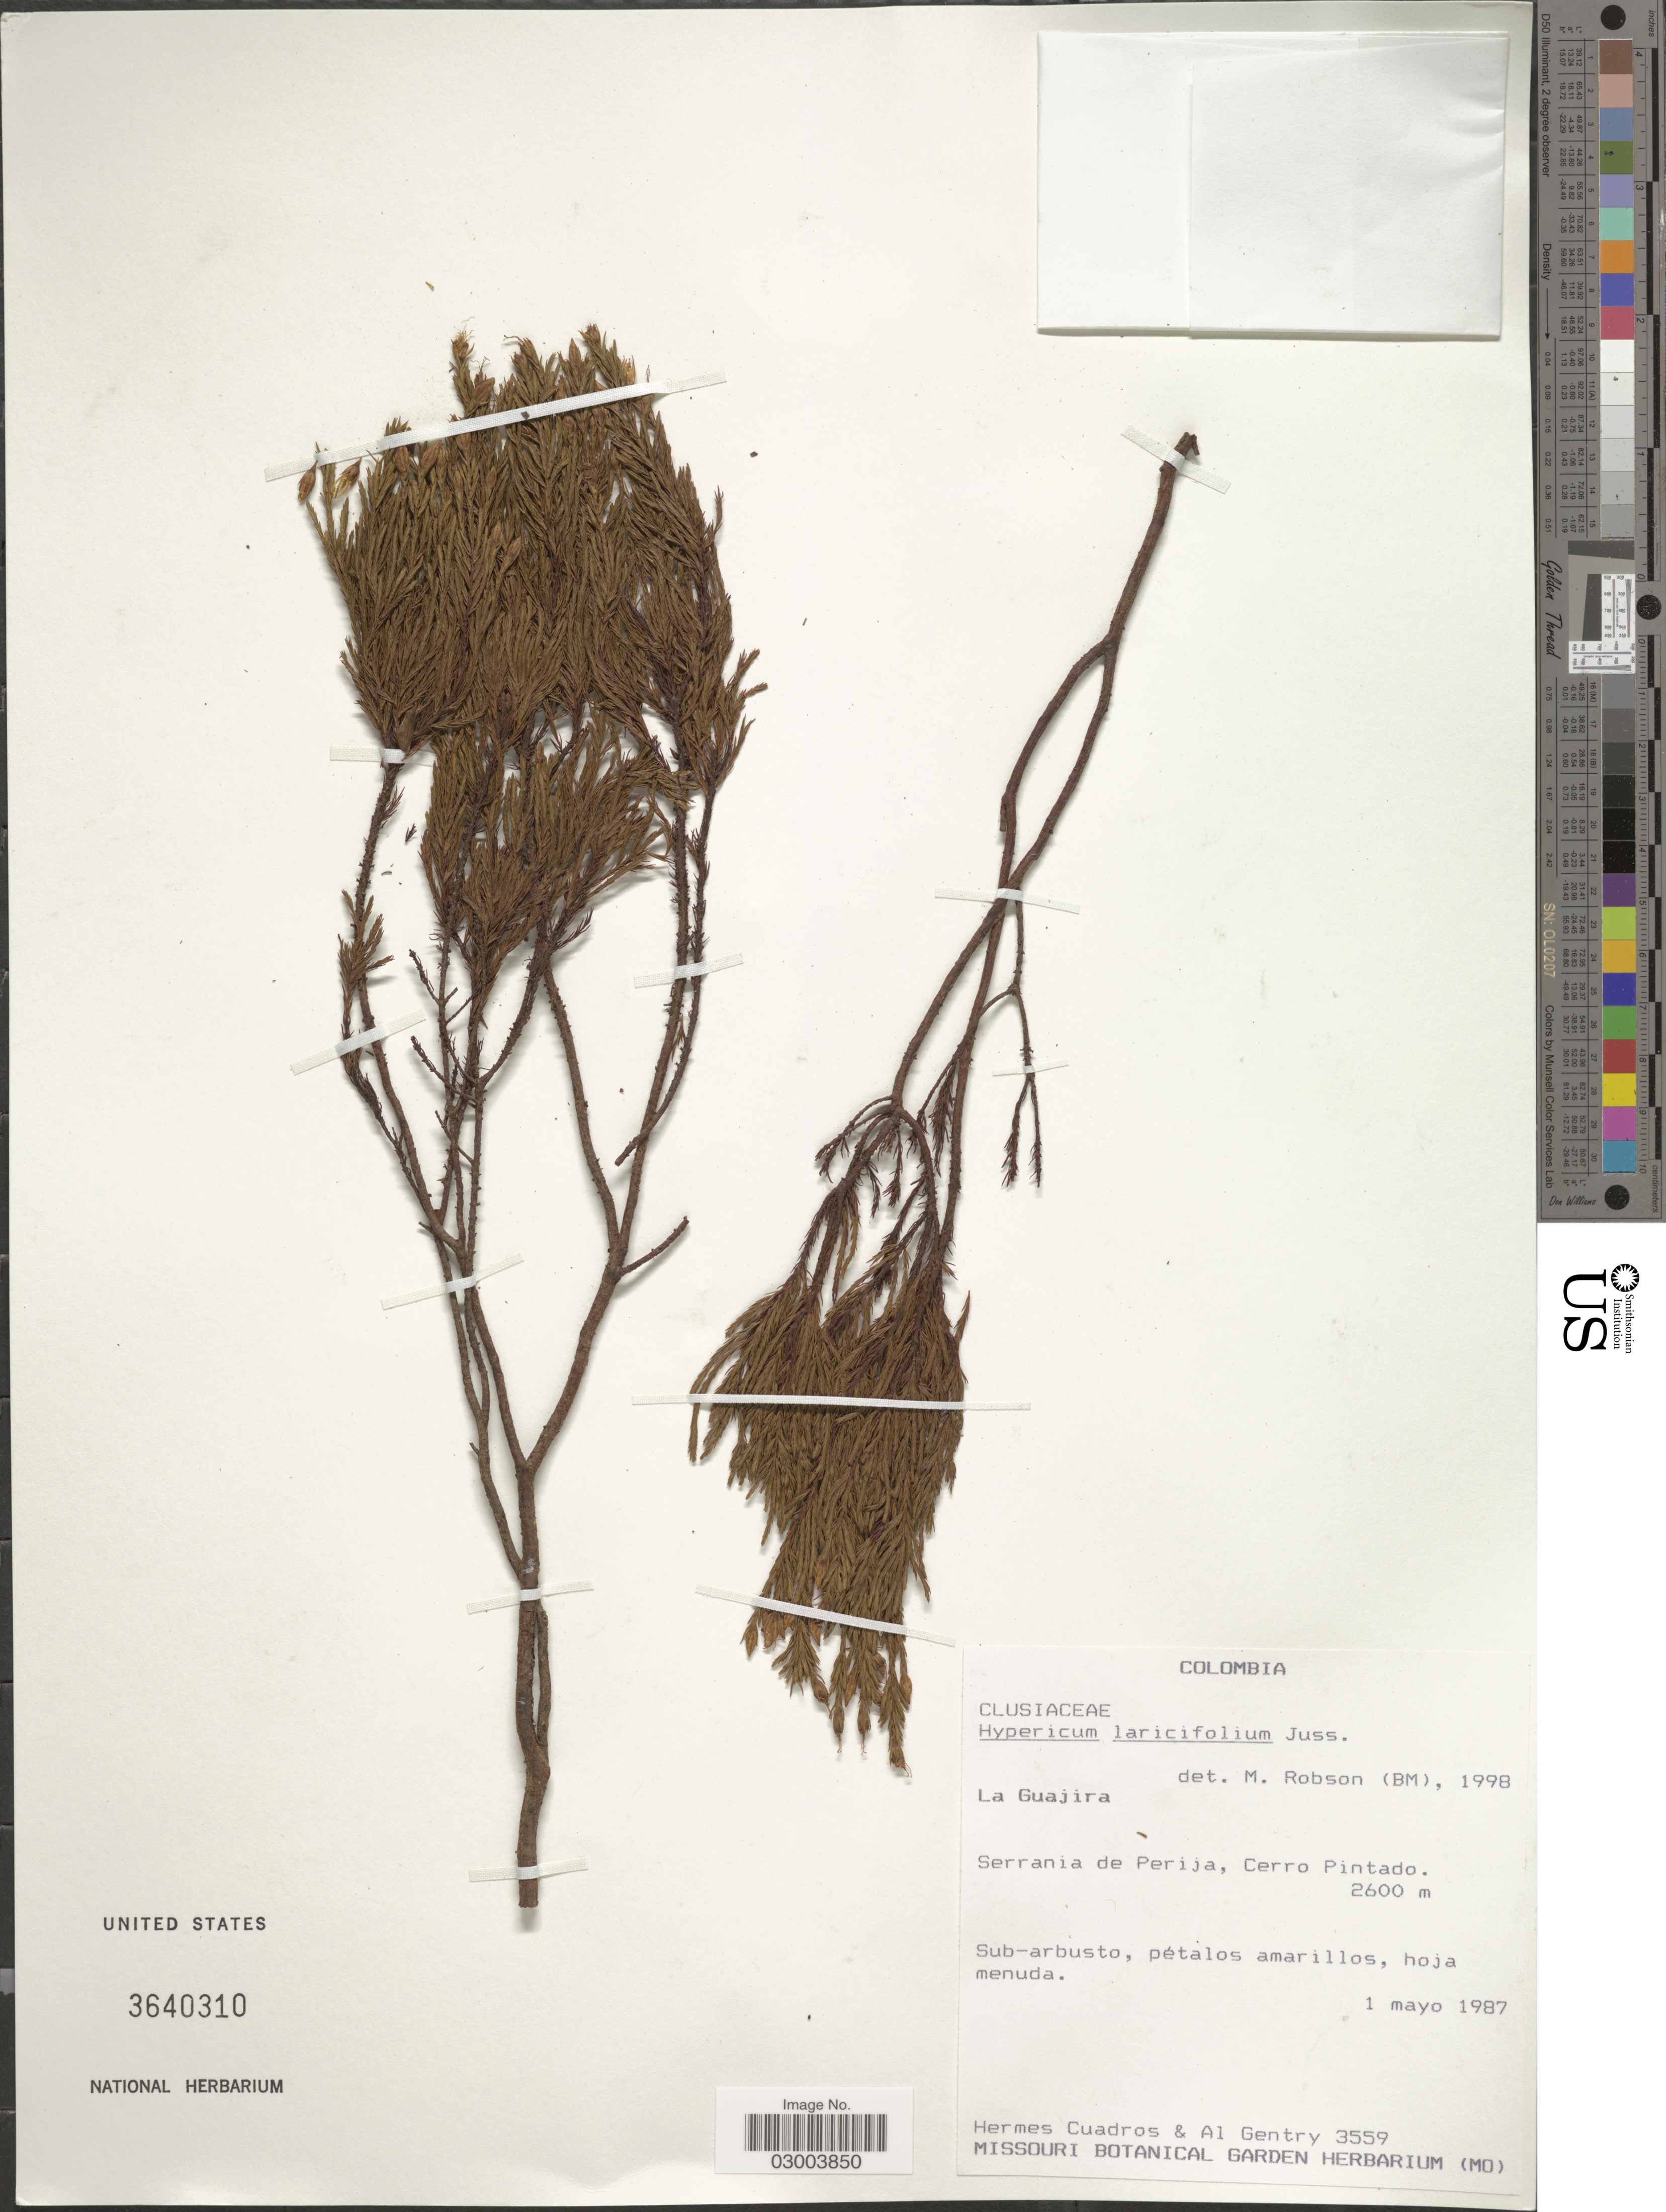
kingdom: Plantae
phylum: Tracheophyta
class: Magnoliopsida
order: Malpighiales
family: Hypericaceae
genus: Hypericum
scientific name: Hypericum laricifolium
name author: Juss.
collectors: H. Cuadros & A. H. Gentry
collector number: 3559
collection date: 1987-05-01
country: Colombia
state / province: La Guajira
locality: Serrania de Perija, Cerro Pintado.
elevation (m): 2600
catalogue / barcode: US 3640310